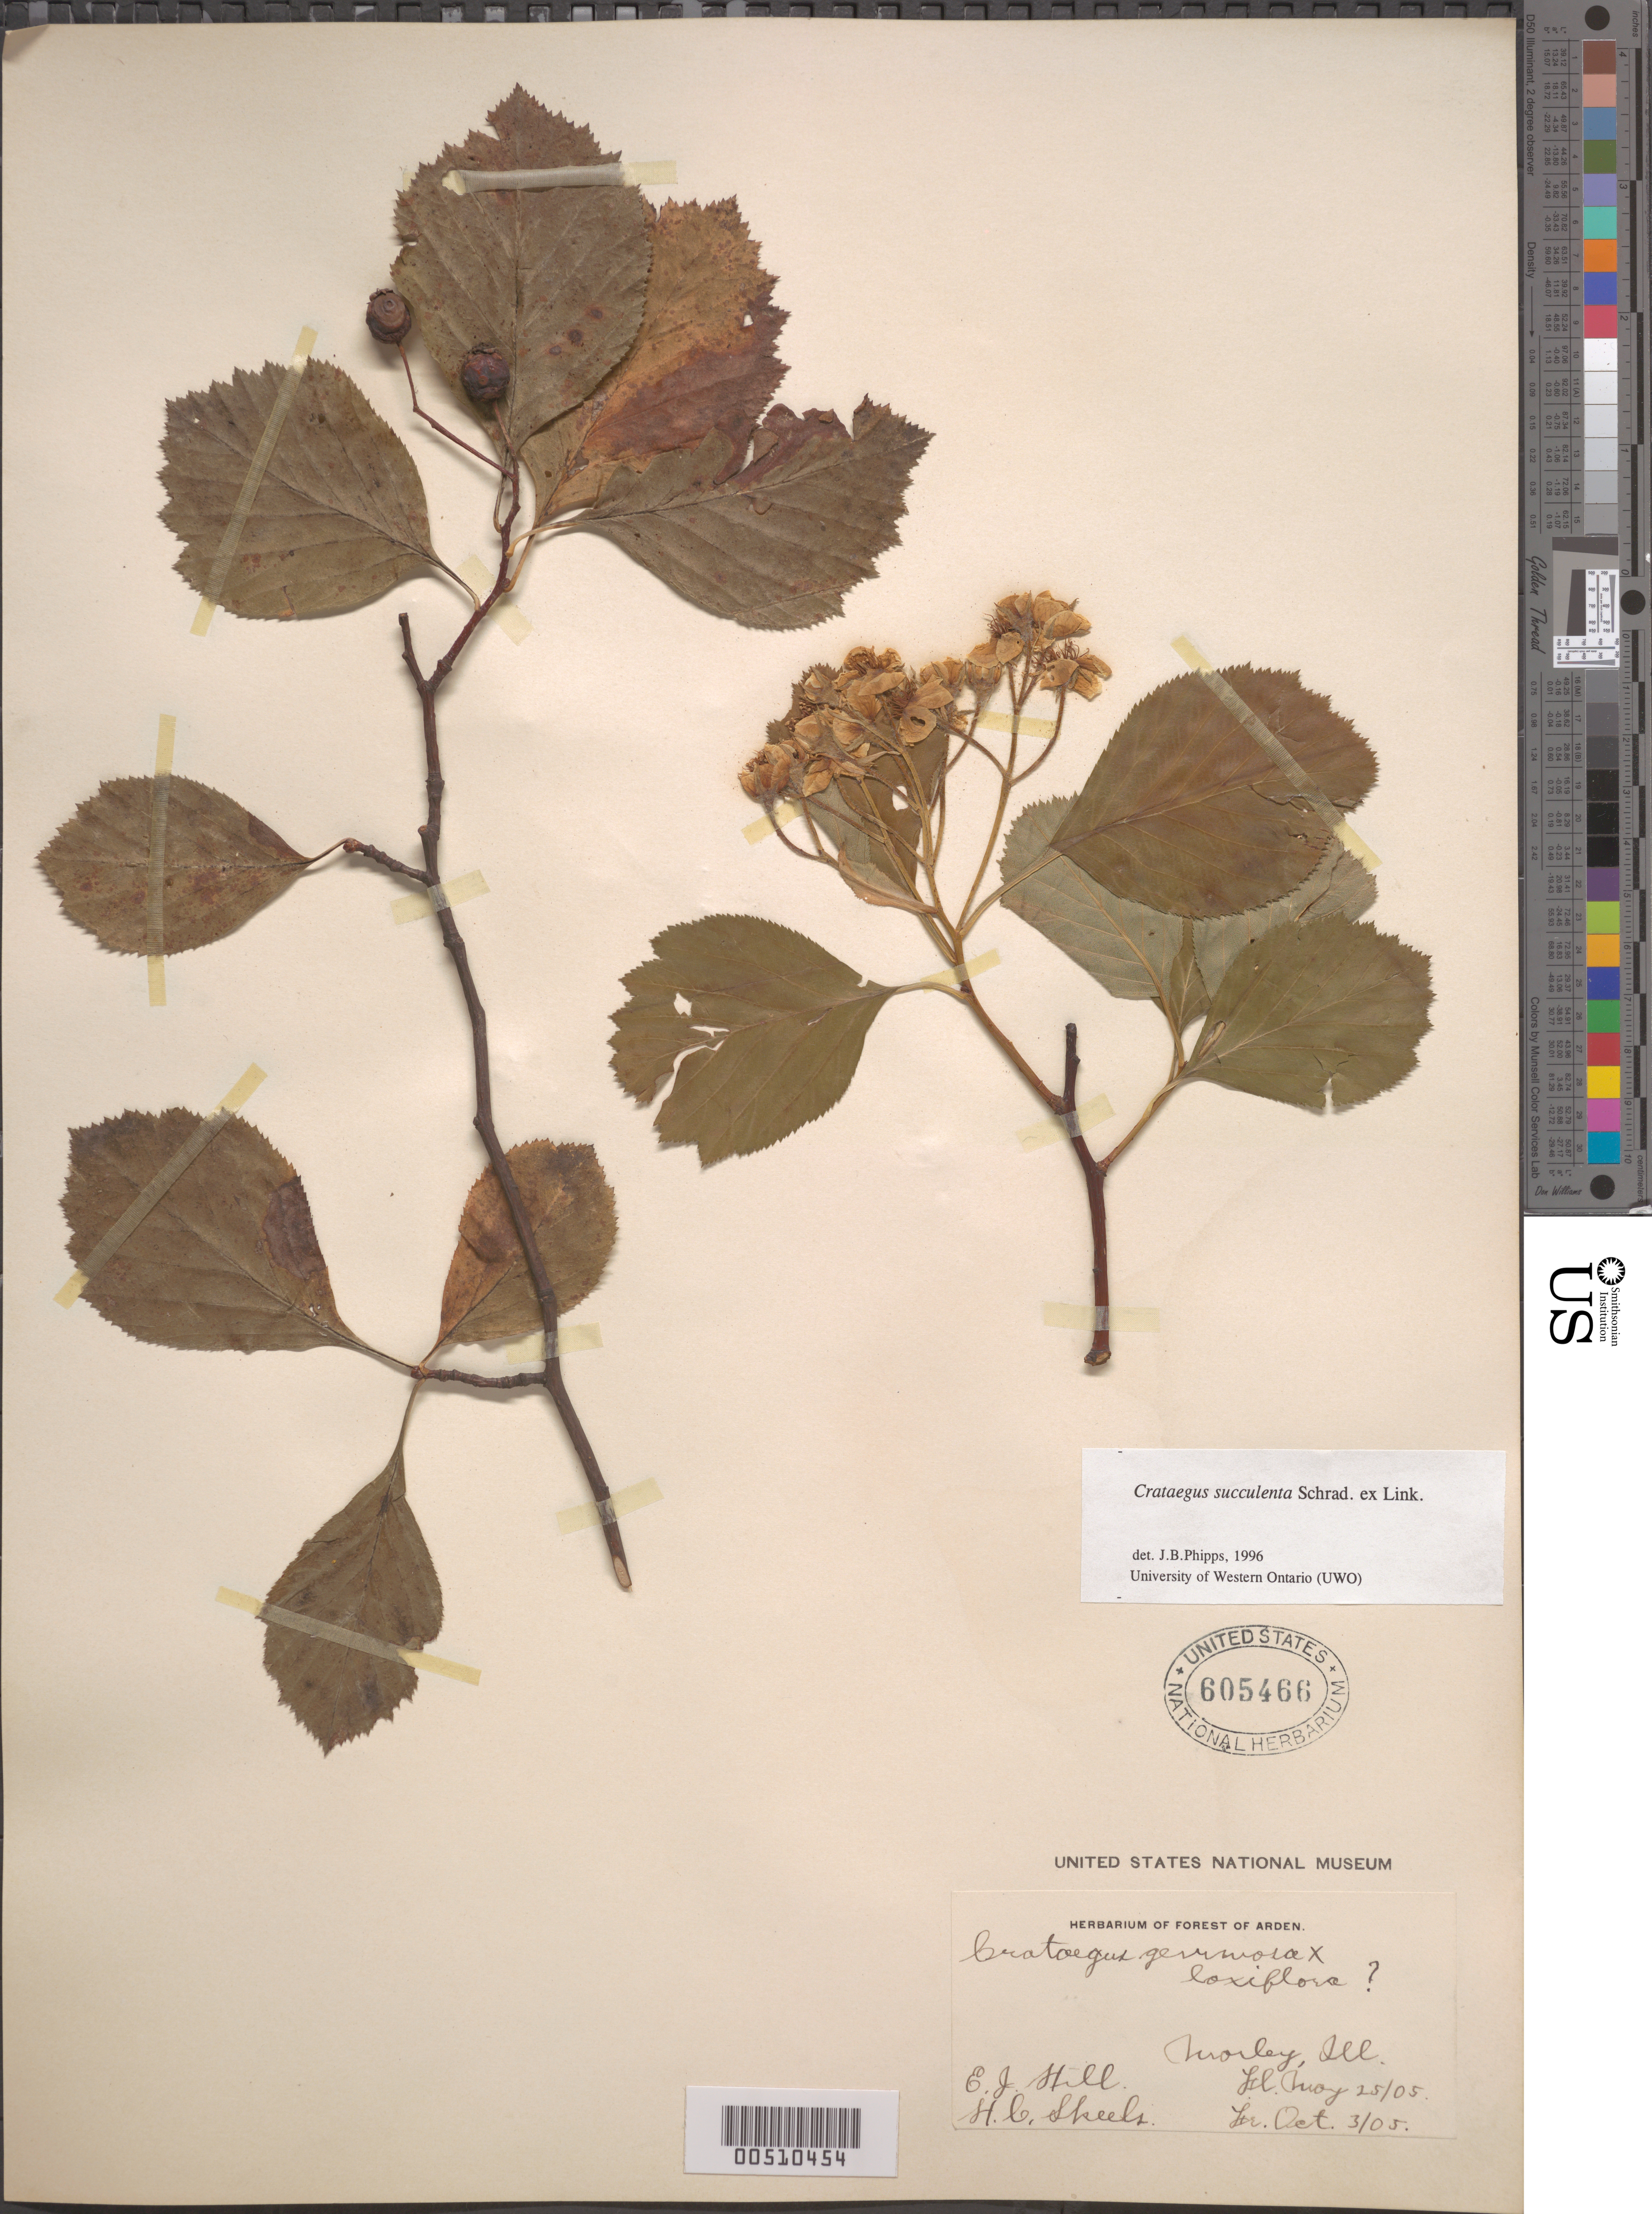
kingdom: Plantae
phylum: Tracheophyta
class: Magnoliopsida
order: Rosales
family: Rosaceae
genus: Crataegus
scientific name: Crataegus succulenta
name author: Schrad. ex Link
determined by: Phipps, James B., (UWO), University of Western Ontario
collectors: E. J. Hill & H. Skeels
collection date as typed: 25 May 1905 to -- Oct 1905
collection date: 1905-05-25/1905-10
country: United States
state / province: Illinois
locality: Morley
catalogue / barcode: US 605466